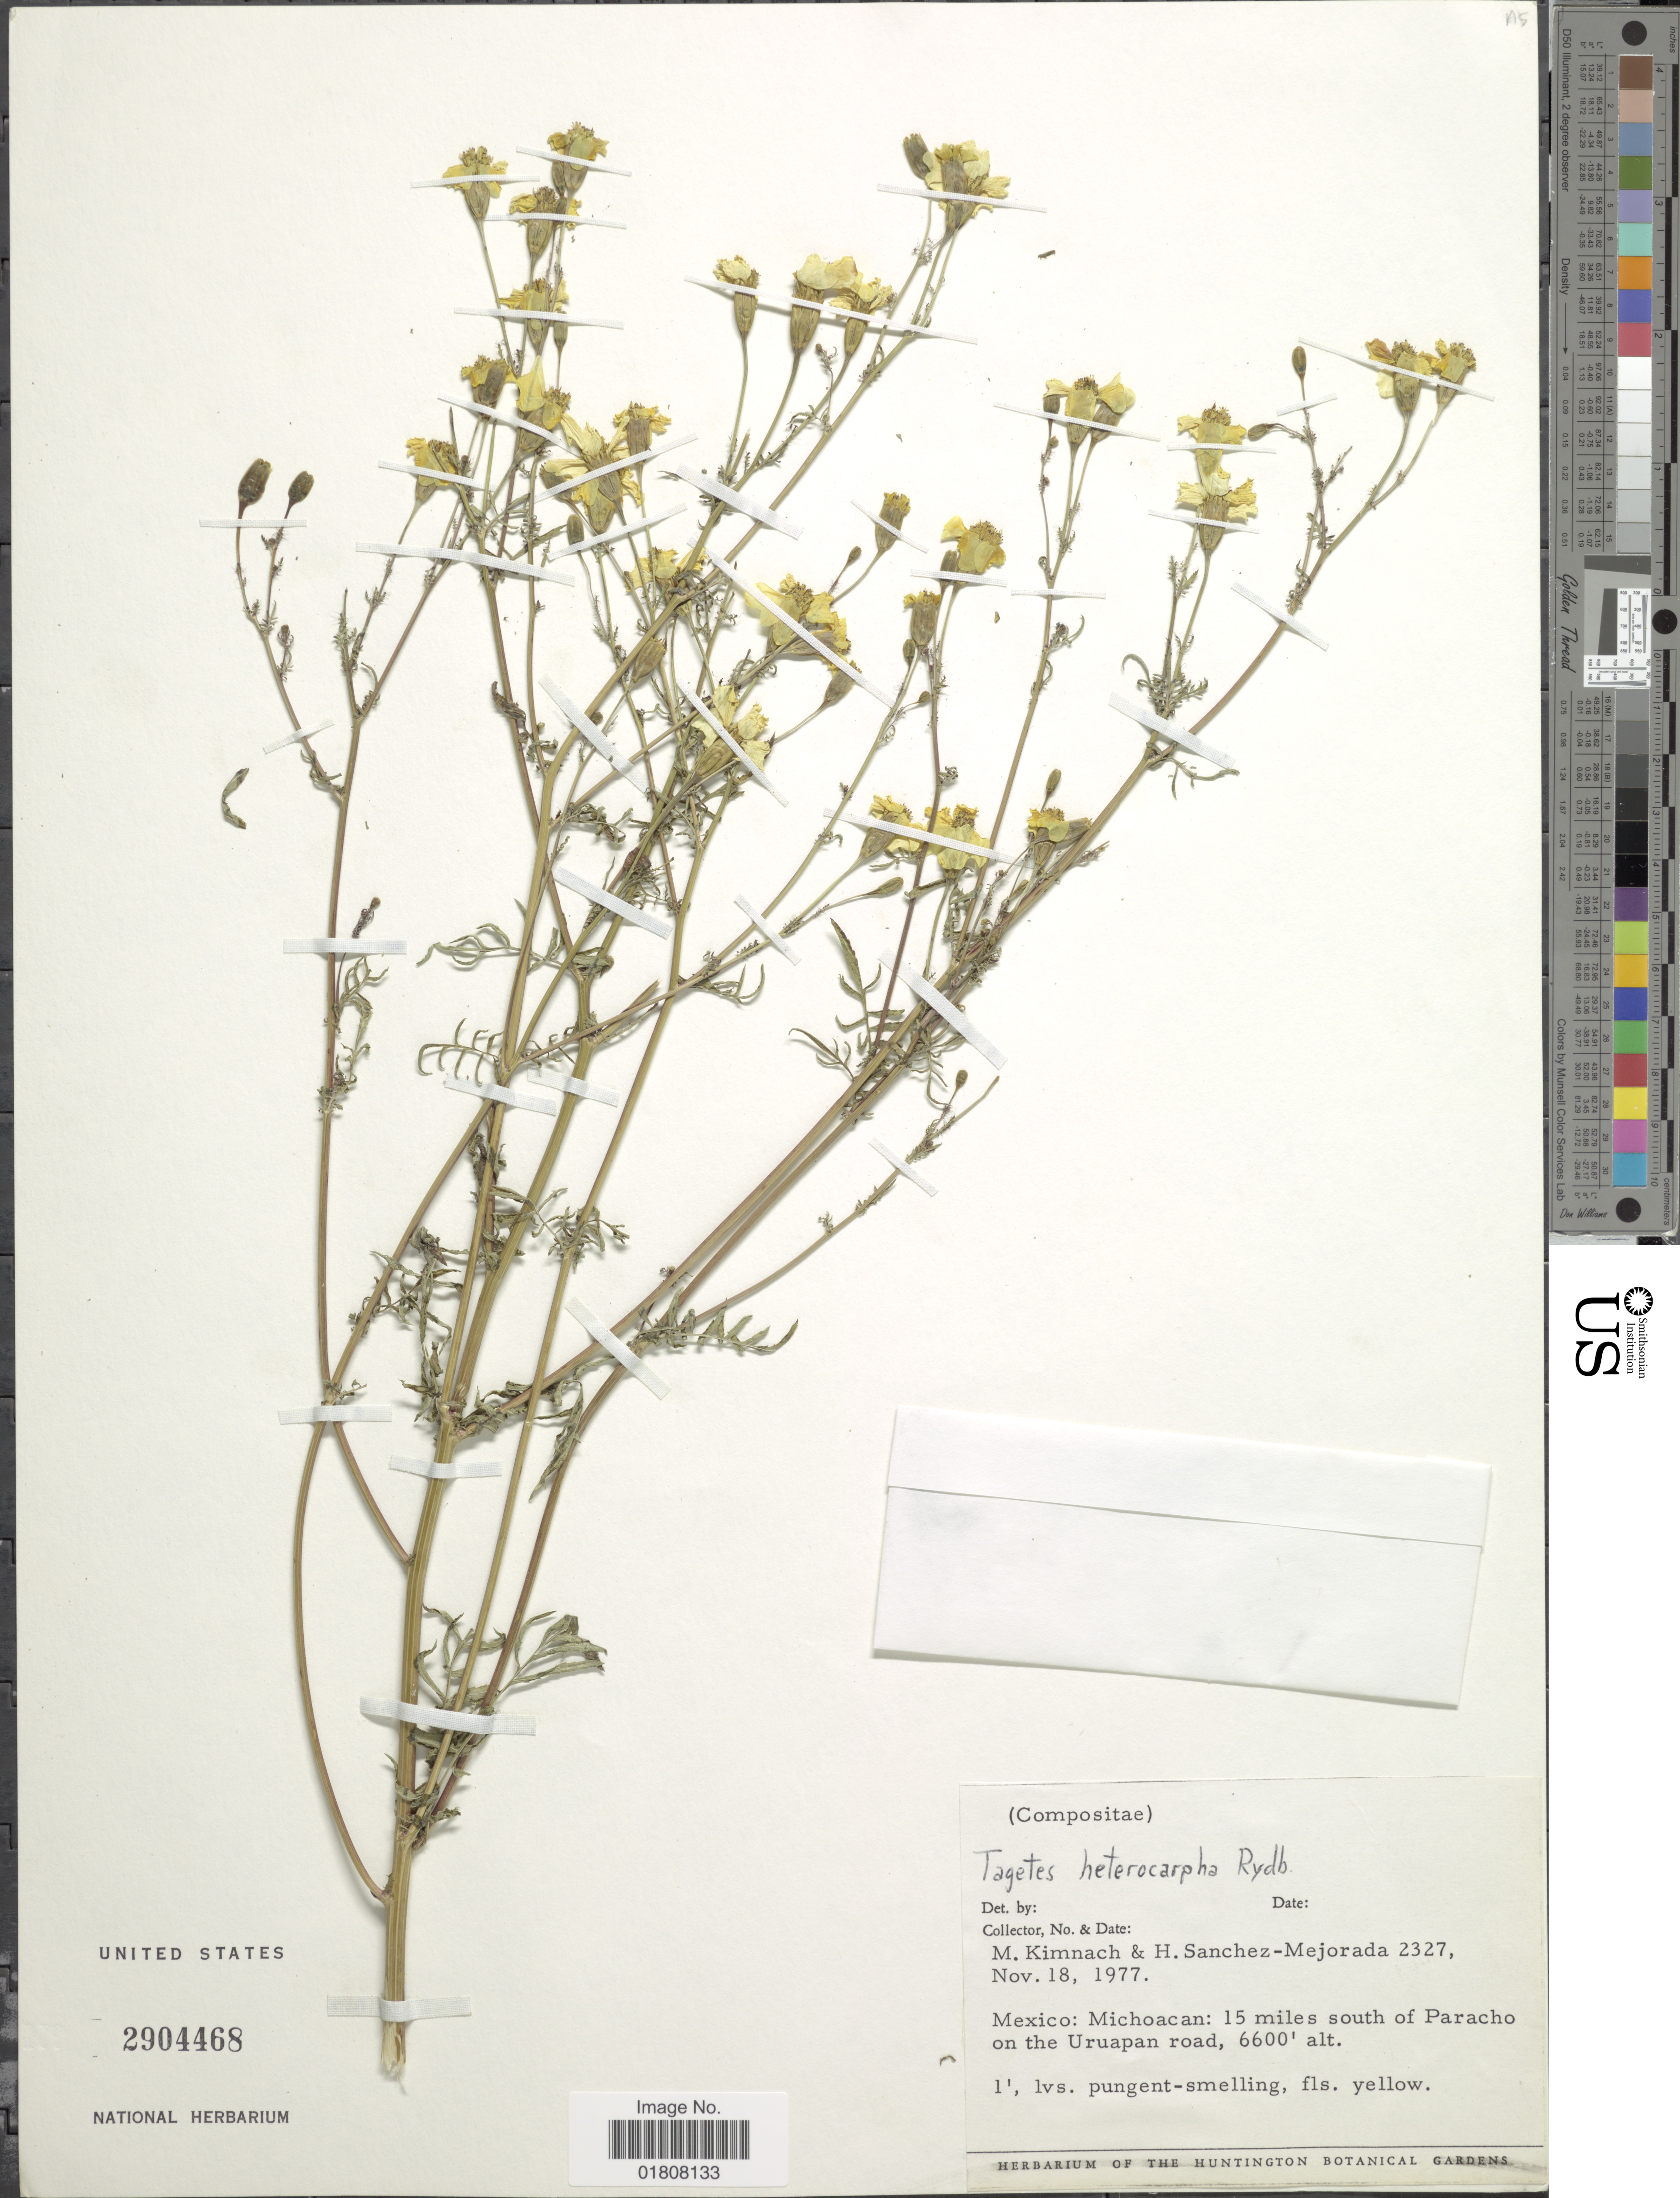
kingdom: Plantae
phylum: Tracheophyta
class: Magnoliopsida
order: Asterales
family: Asteraceae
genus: Tagetes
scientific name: Tagetes heterocarpha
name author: Rydb.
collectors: M. W. Kimnach & H. Sánchez-Mejorada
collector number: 2327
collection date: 1977-11-18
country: Mexico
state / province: Michoacán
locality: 15 miles south of Paracho on the Uruapan road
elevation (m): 2012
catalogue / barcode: US 2904468